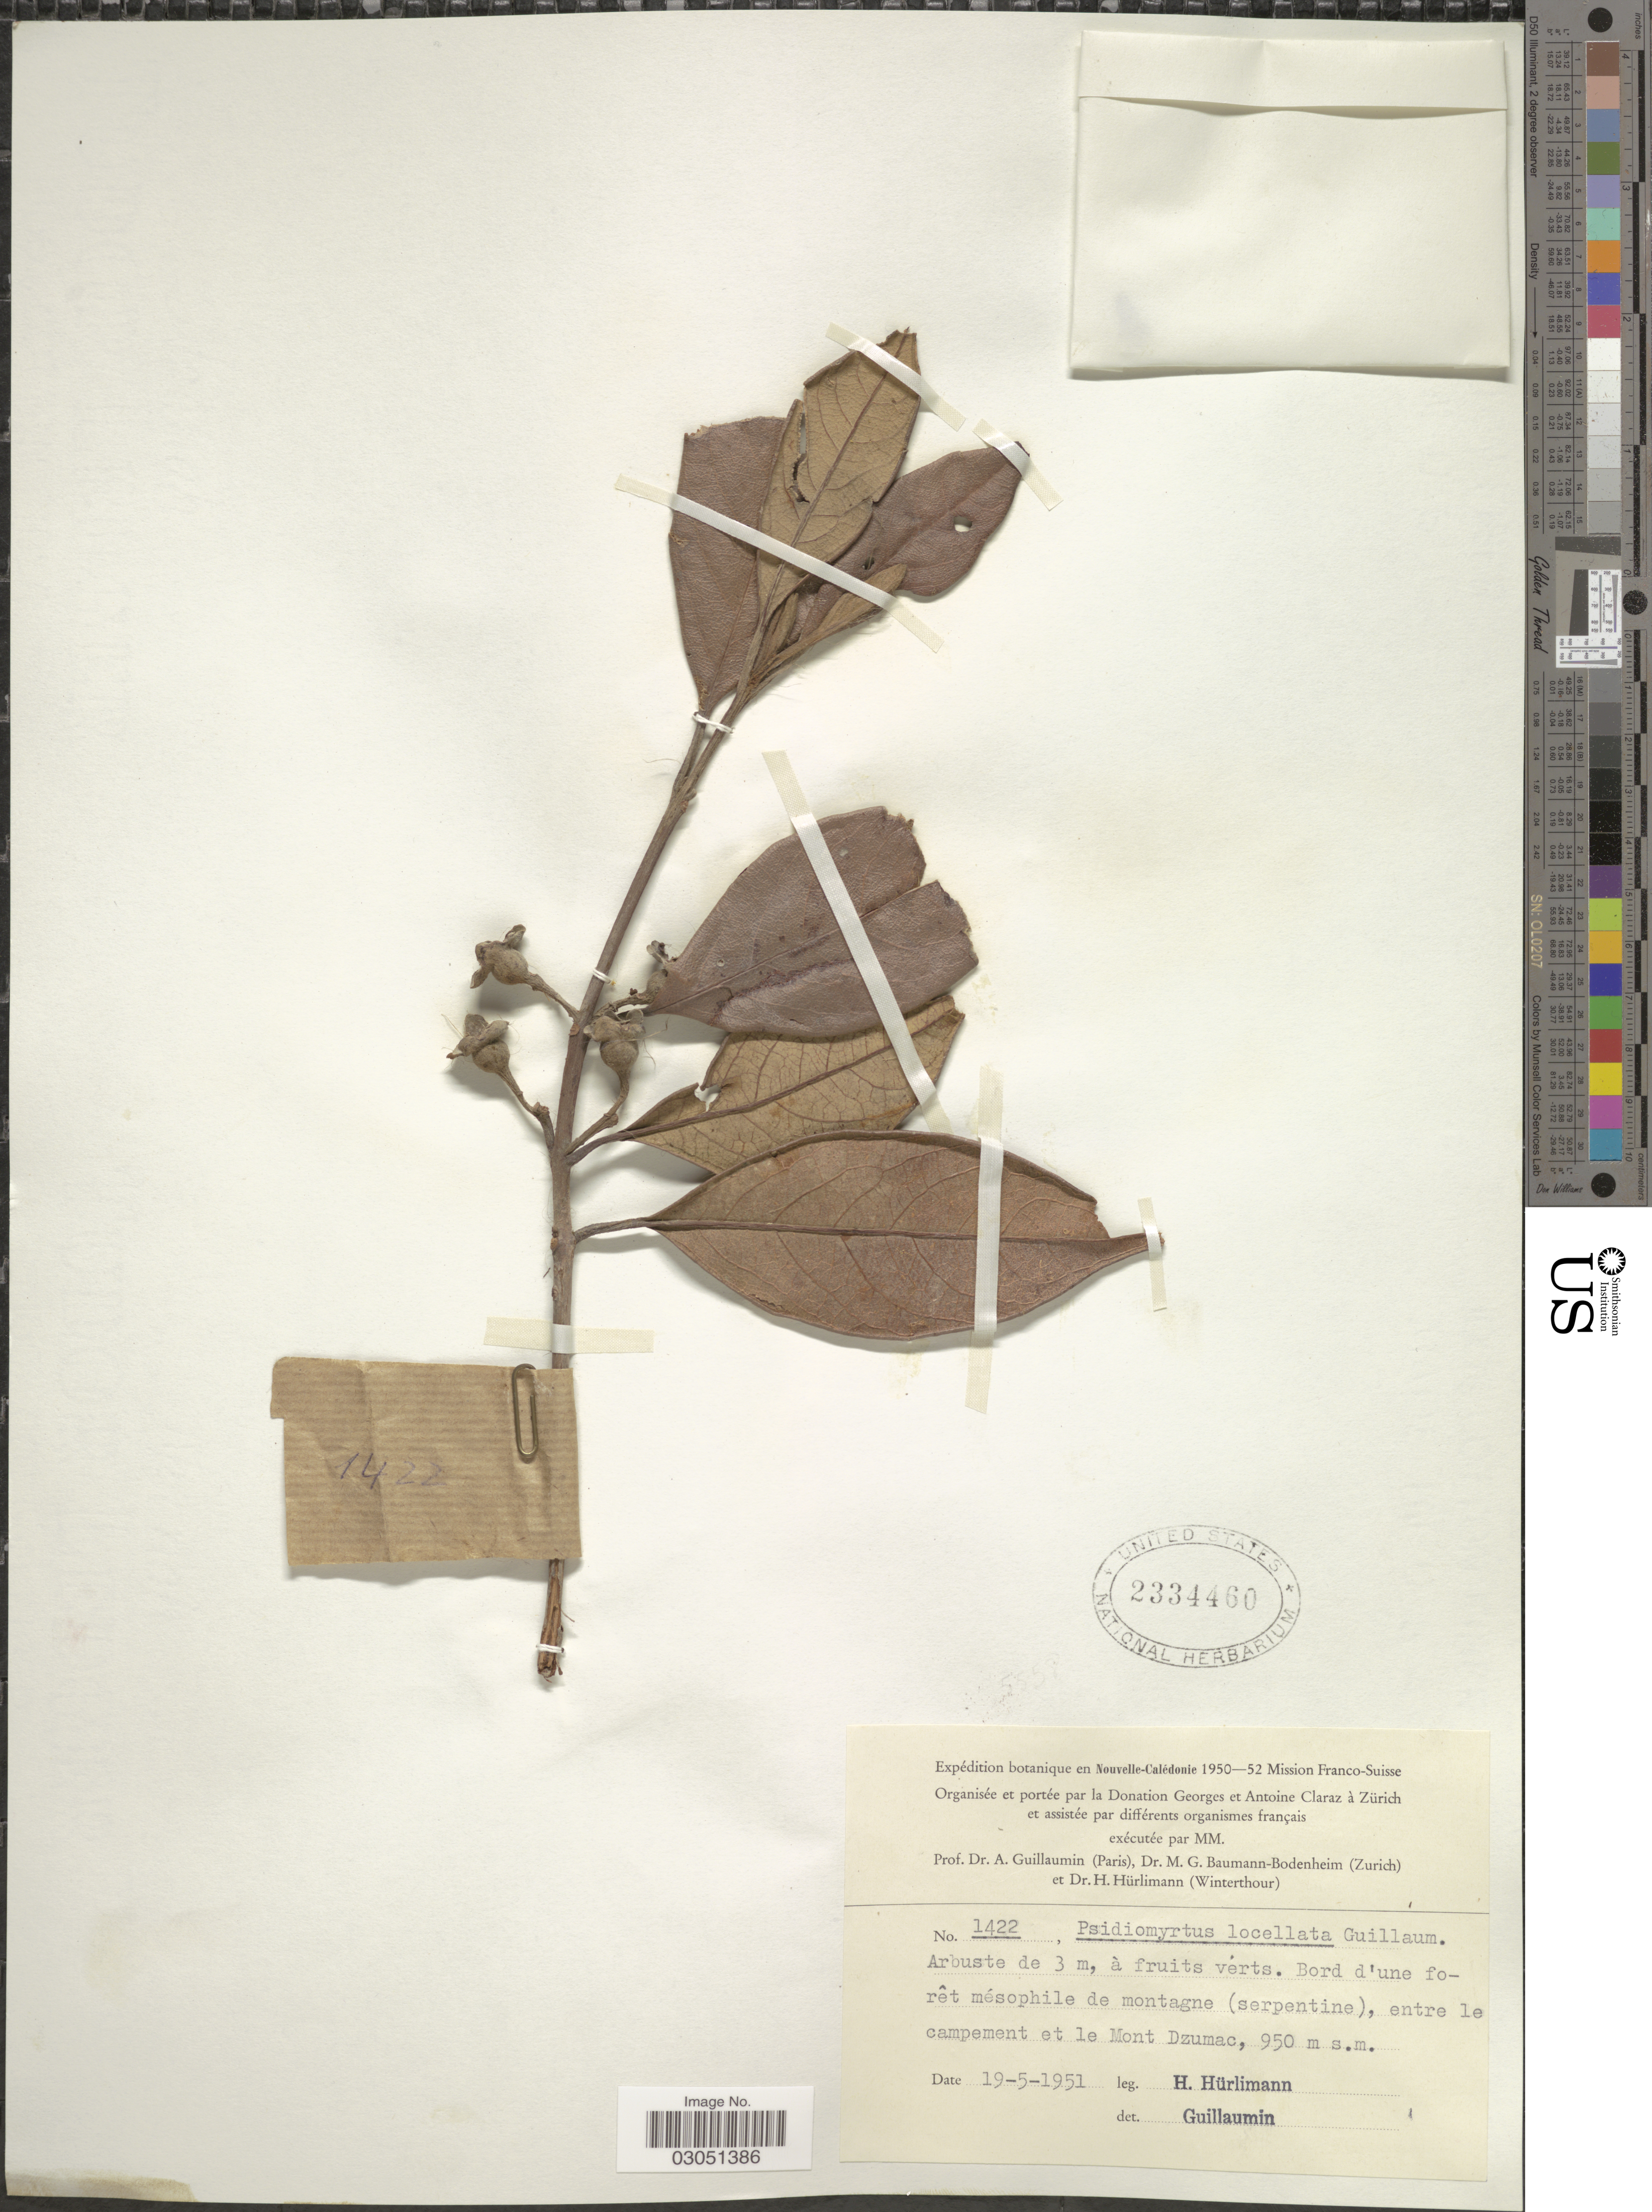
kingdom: Plantae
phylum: Tracheophyta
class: Magnoliopsida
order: Myrtales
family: Myrtaceae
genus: Rhodomyrtus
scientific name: Rhodomyrtus locellata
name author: (Guillaumin) Burret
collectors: H. Hürlimann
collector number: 1422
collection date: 1951-05-19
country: New Caledonia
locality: Nouvelle-Calédonie, entre le campement et le Mont Dzumac.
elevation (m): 950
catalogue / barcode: US 2334460